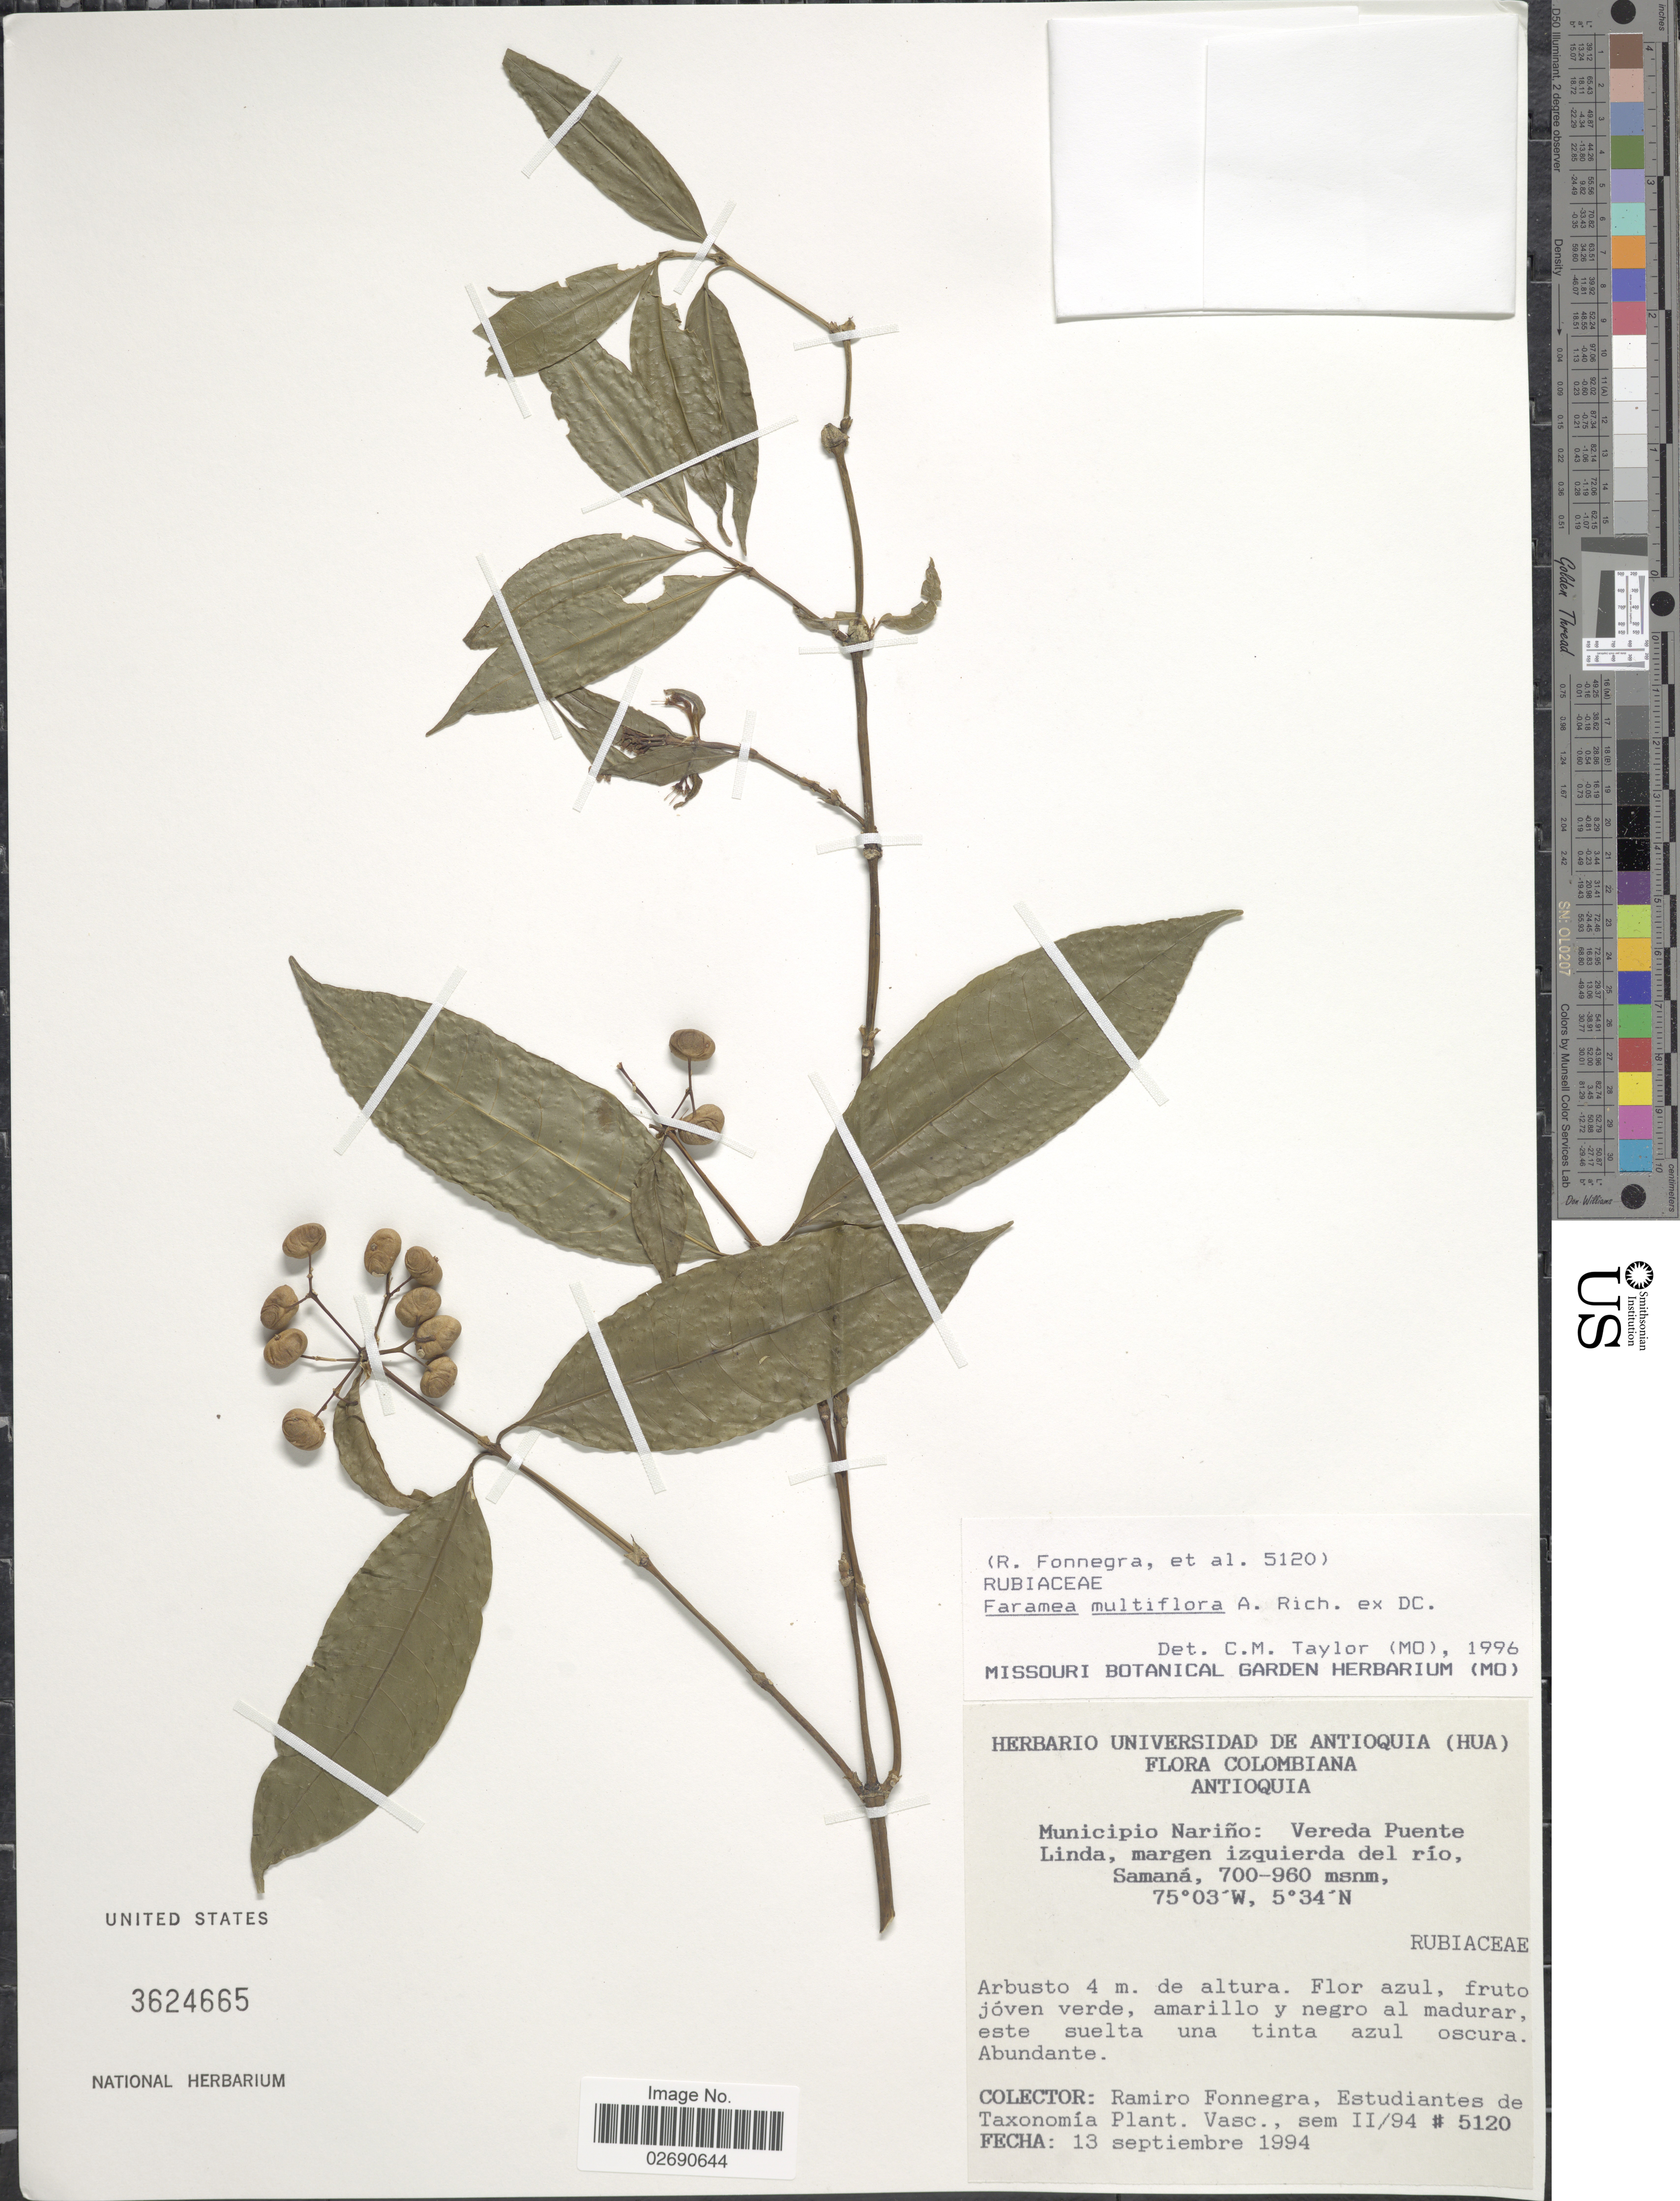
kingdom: Plantae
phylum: Tracheophyta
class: Magnoliopsida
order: Gentianales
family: Rubiaceae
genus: Faramea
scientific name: Faramea multiflora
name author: A. Rich. ex DC.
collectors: R. Fonnegra & Estudiantes de Taxonomía de Plant. Vasculares sem., II/94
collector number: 5120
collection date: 1984-09-13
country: Colombia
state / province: Nariño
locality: Municipio Nariño: Vereda Puente Linda, margen izquierda del río Samaná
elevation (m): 700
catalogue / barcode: US 3624665